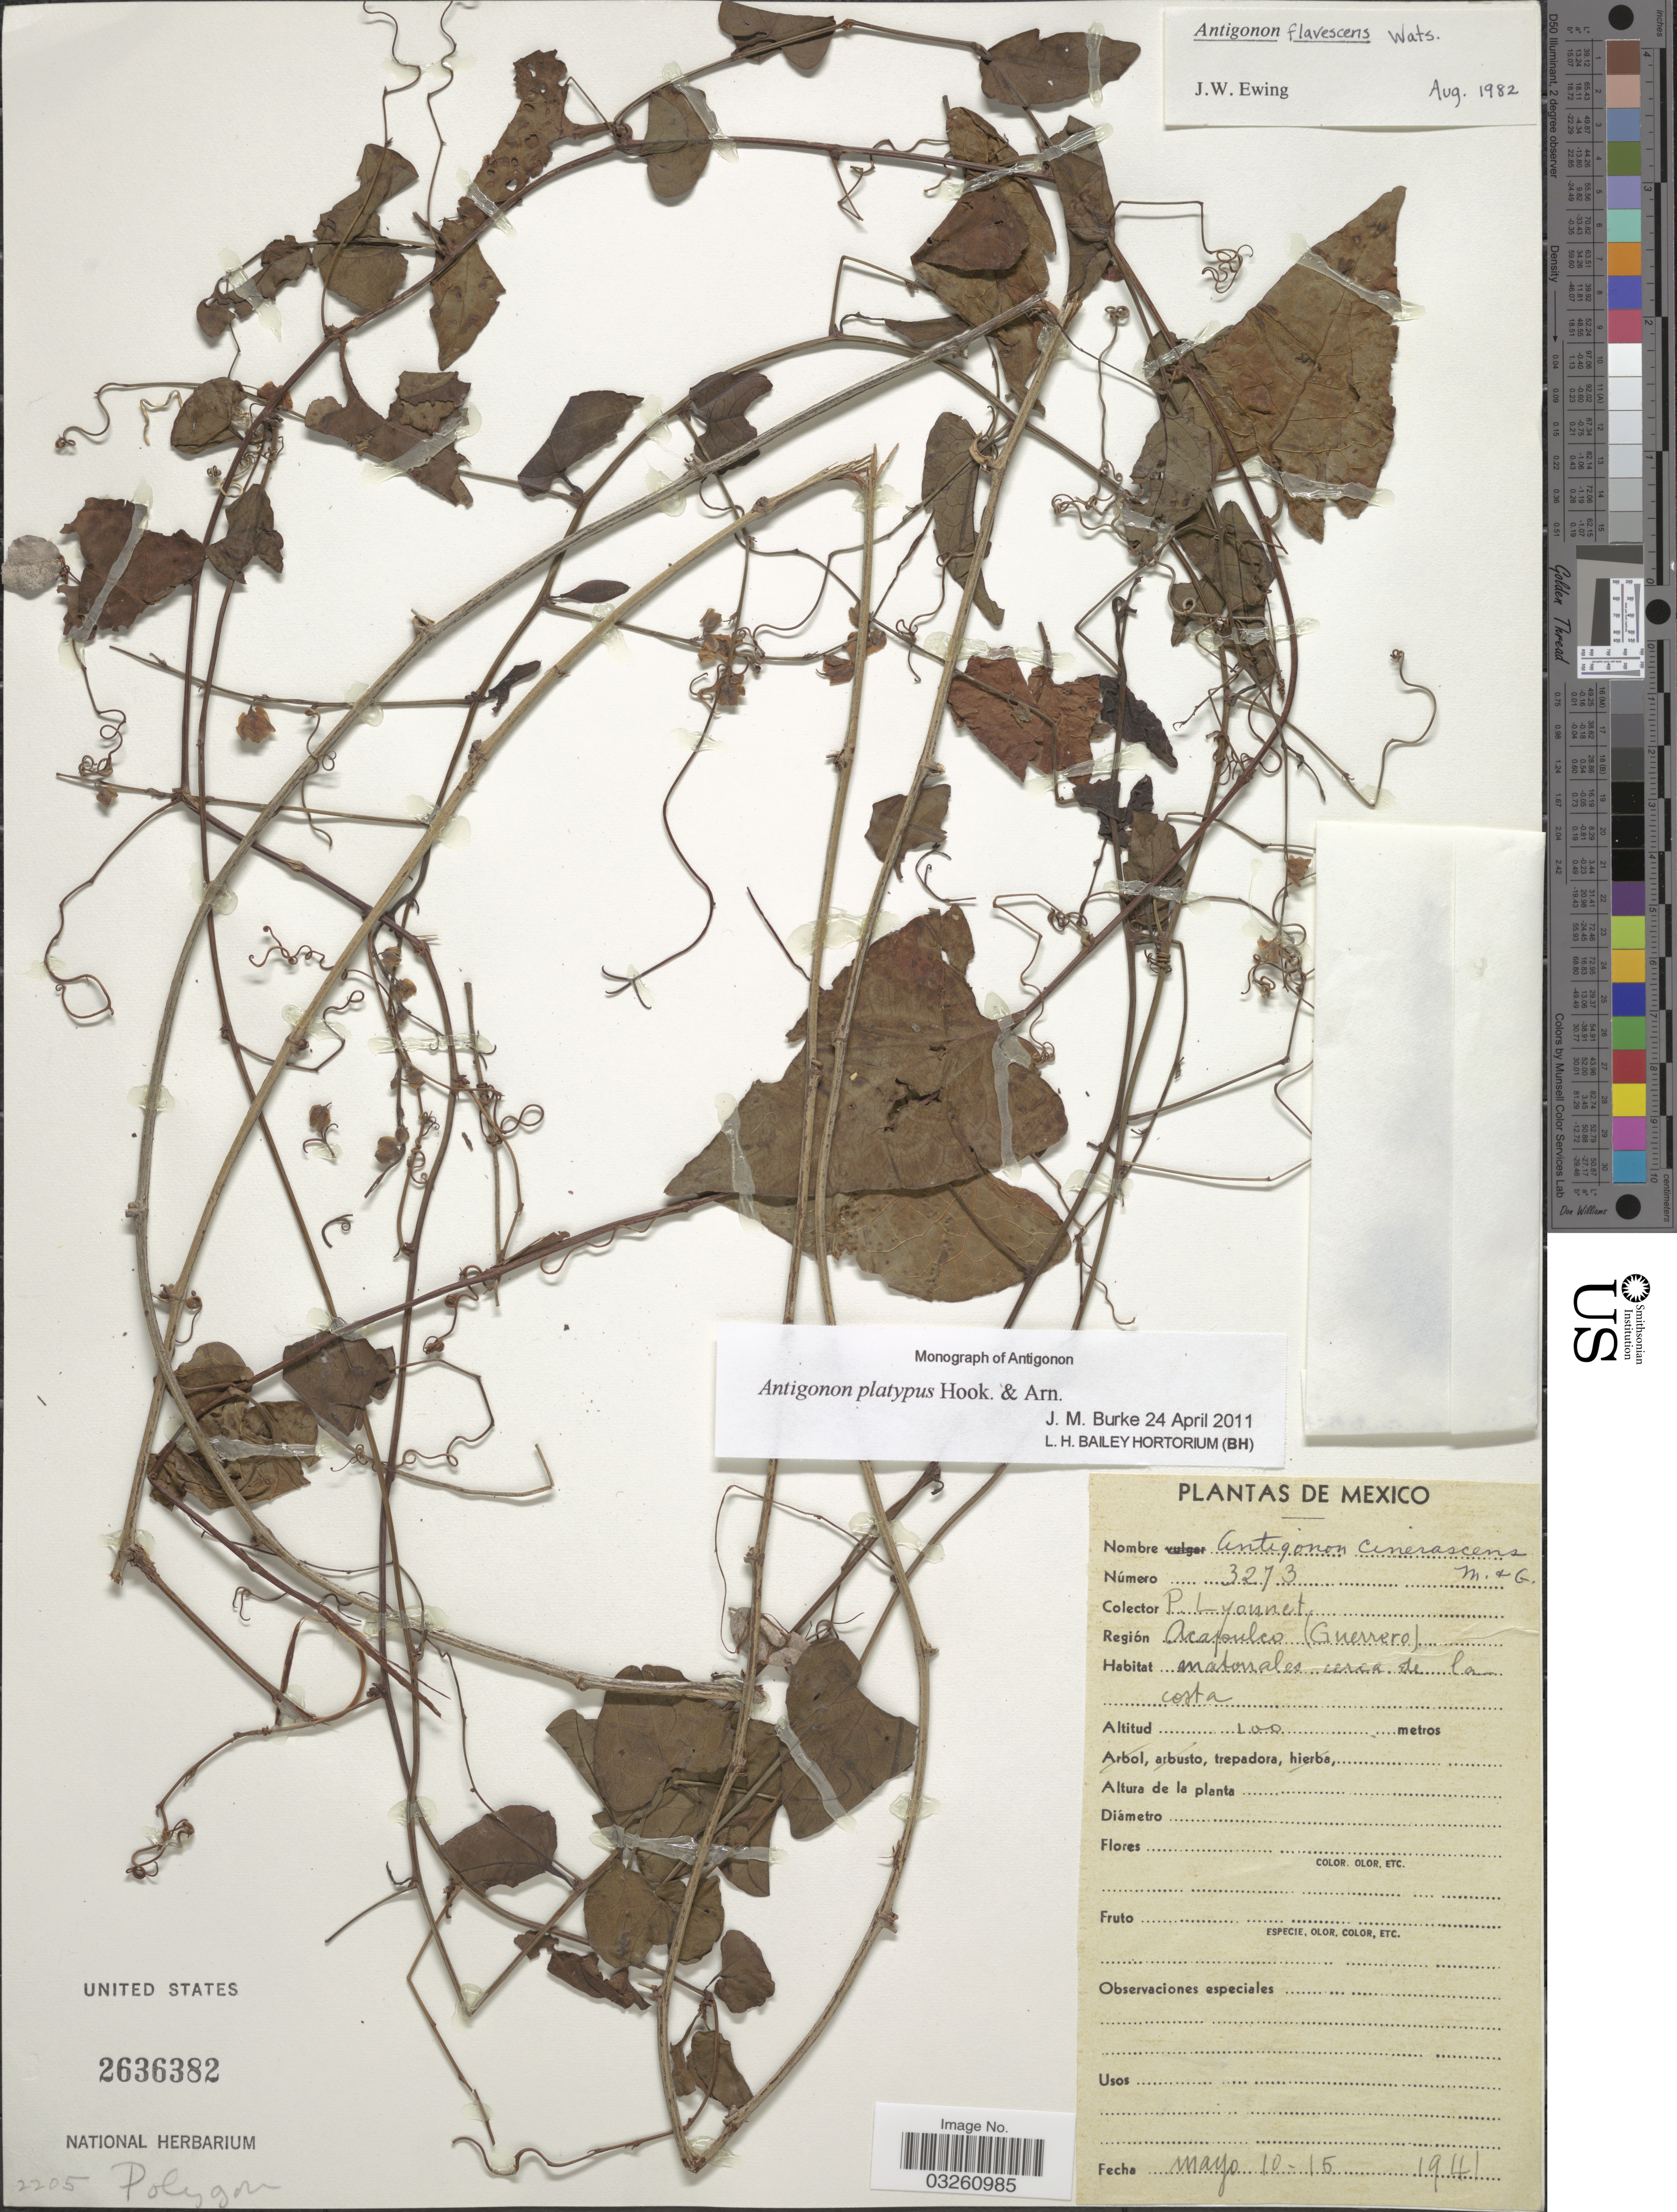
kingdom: Plantae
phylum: Tracheophyta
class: Magnoliopsida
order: Caryophyllales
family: Polygonaceae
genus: Antigonon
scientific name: Antigonon platypus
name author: Hook. & Arn.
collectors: P. Lyonnet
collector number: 3273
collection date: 1941-05-10/1941-05-15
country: Mexico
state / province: Guerrero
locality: Región Acapulco.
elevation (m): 100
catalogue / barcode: US 2636382